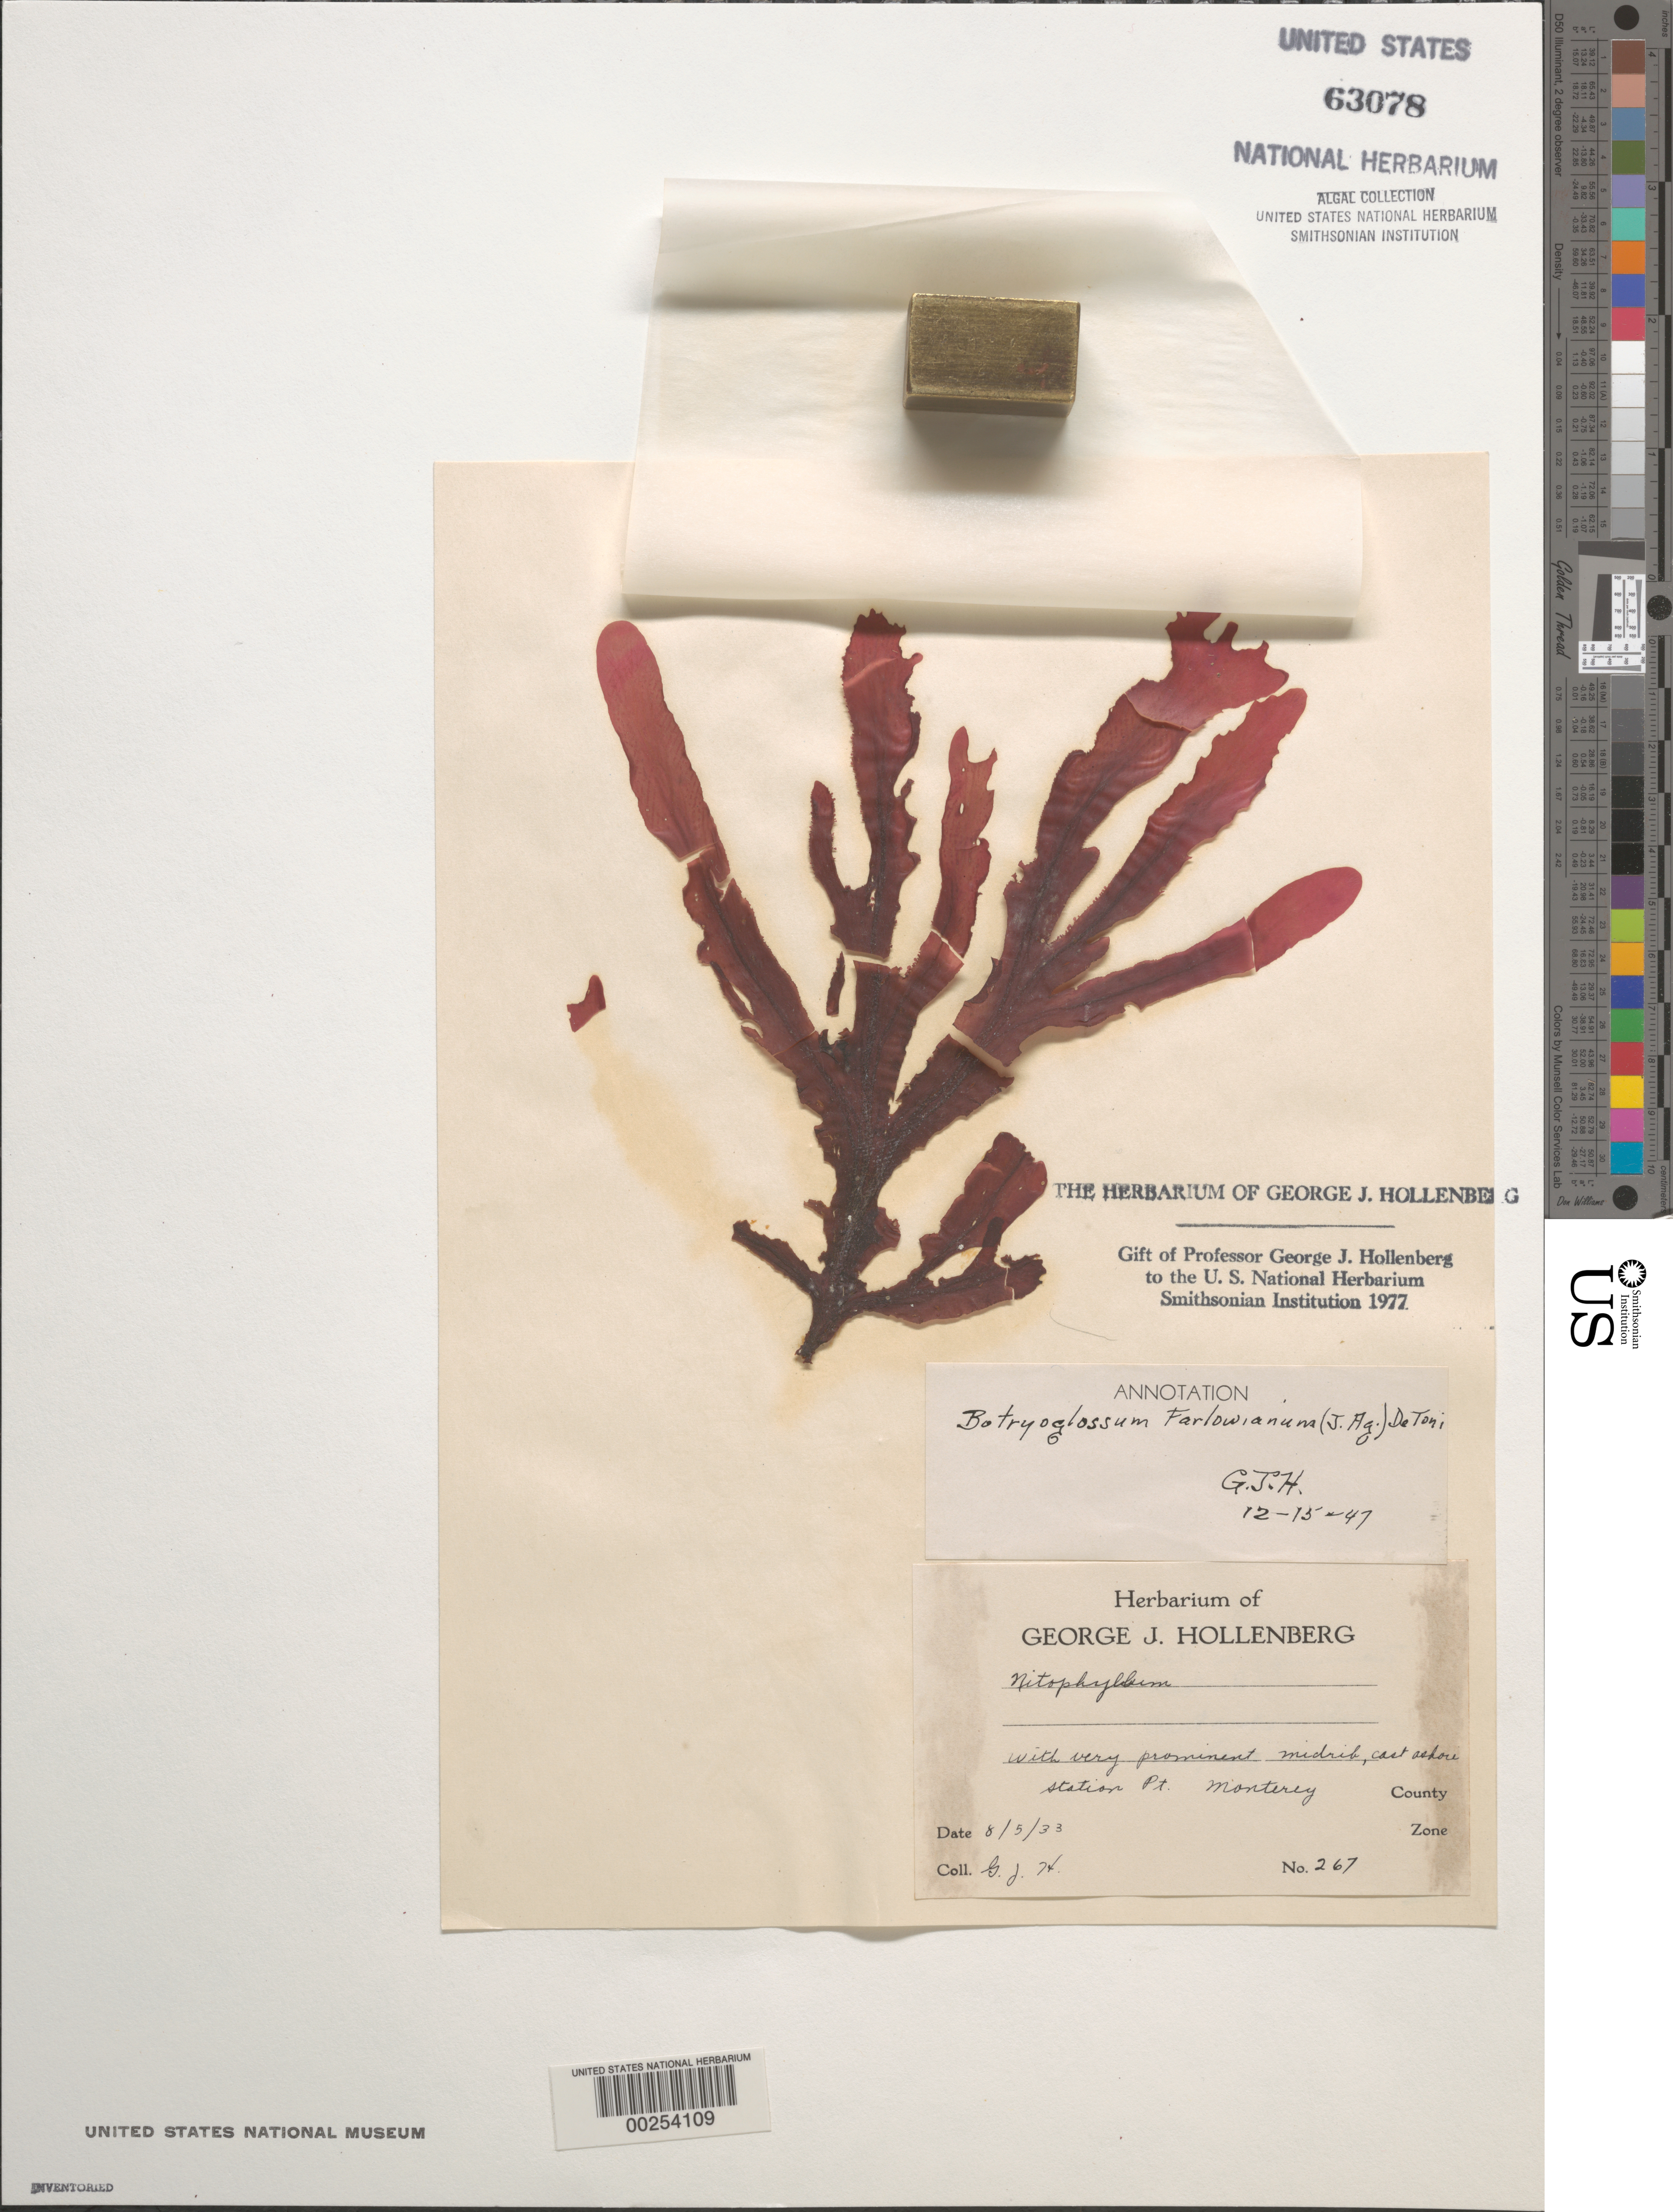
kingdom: Plantae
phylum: Rhodophyta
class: Florideophyceae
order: Ceramiales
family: Delesseriaceae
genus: Botryoglossum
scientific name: Botryoglossum farlowianum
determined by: Hollenberg, George J.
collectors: G. Hollenberg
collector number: GJH 267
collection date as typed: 05 Aug 1933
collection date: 1933-08-05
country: United States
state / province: California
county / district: Monterey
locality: Station Point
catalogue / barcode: US 63078